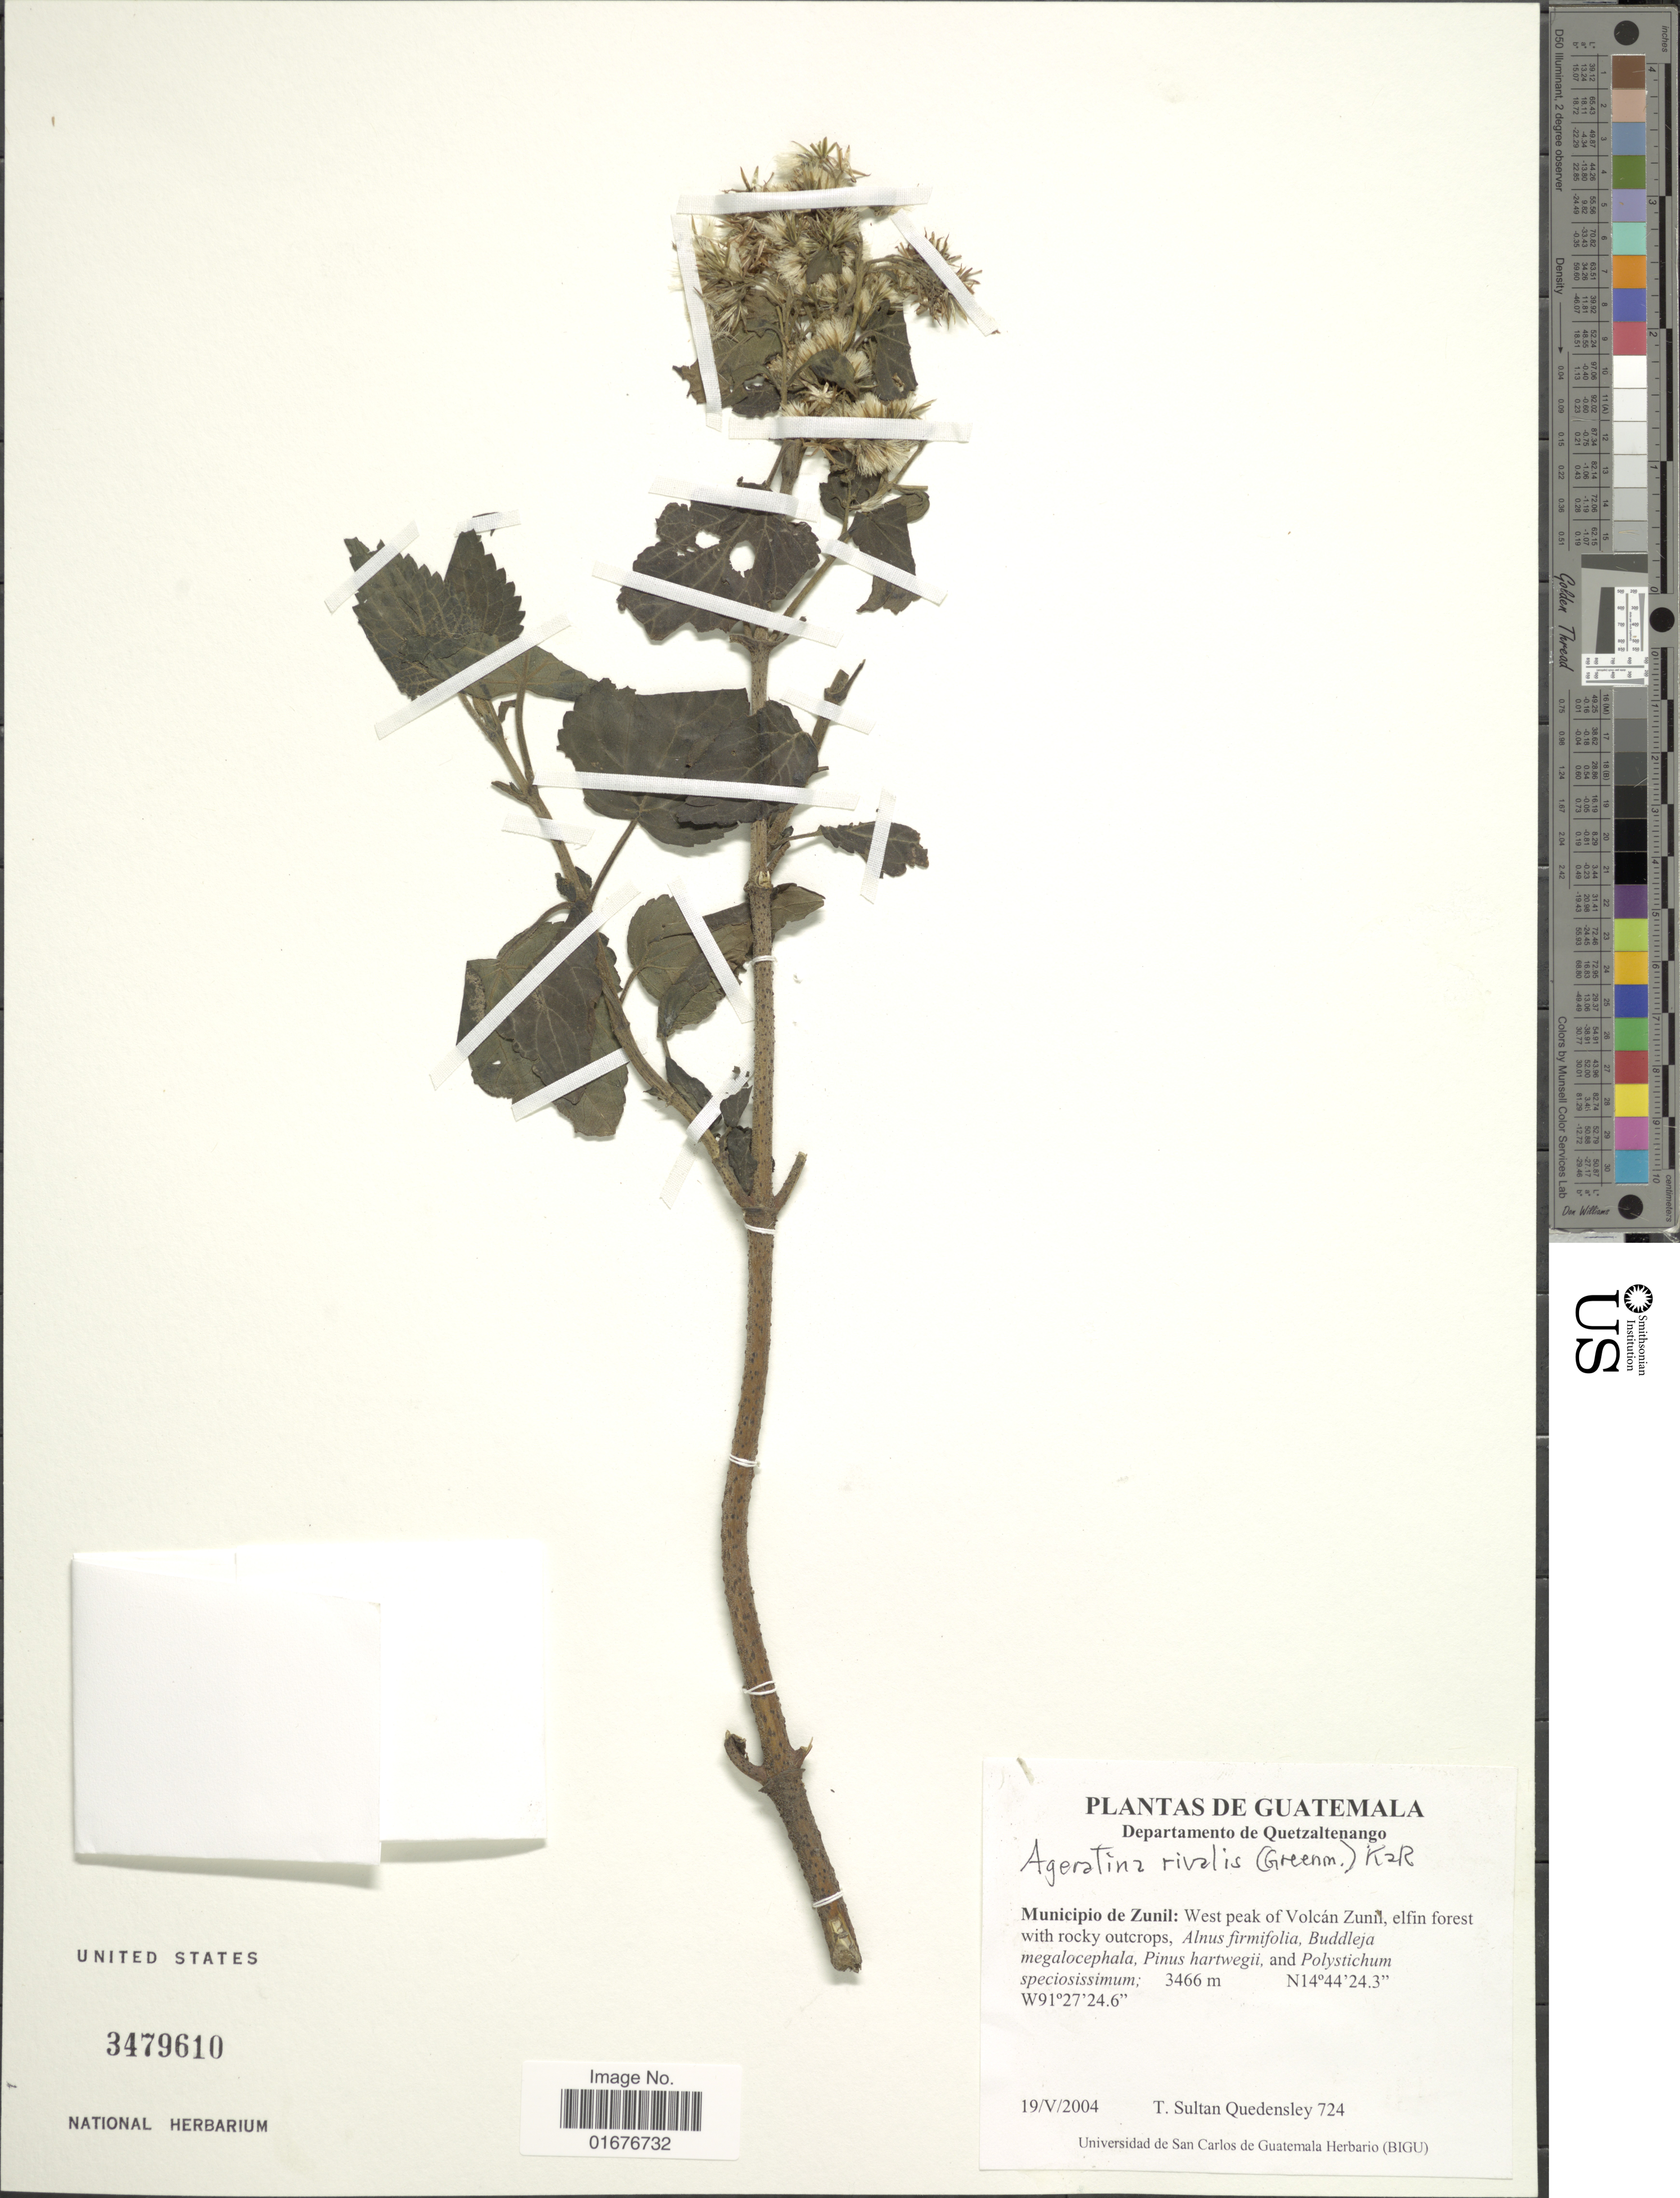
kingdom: Plantae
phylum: Tracheophyta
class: Magnoliopsida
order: Asterales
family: Asteraceae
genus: Ageratina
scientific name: Ageratina rivalis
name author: (Greenm.) R.M. King & H. Rob.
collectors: T. S. Quedensley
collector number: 724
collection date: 2004-05-19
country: Guatemala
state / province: Quetzaltenango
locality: Municipio de Zunil: West peak of Volcán Zunil, elfin forest with rocky outcrops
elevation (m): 3466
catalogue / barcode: US 3479610